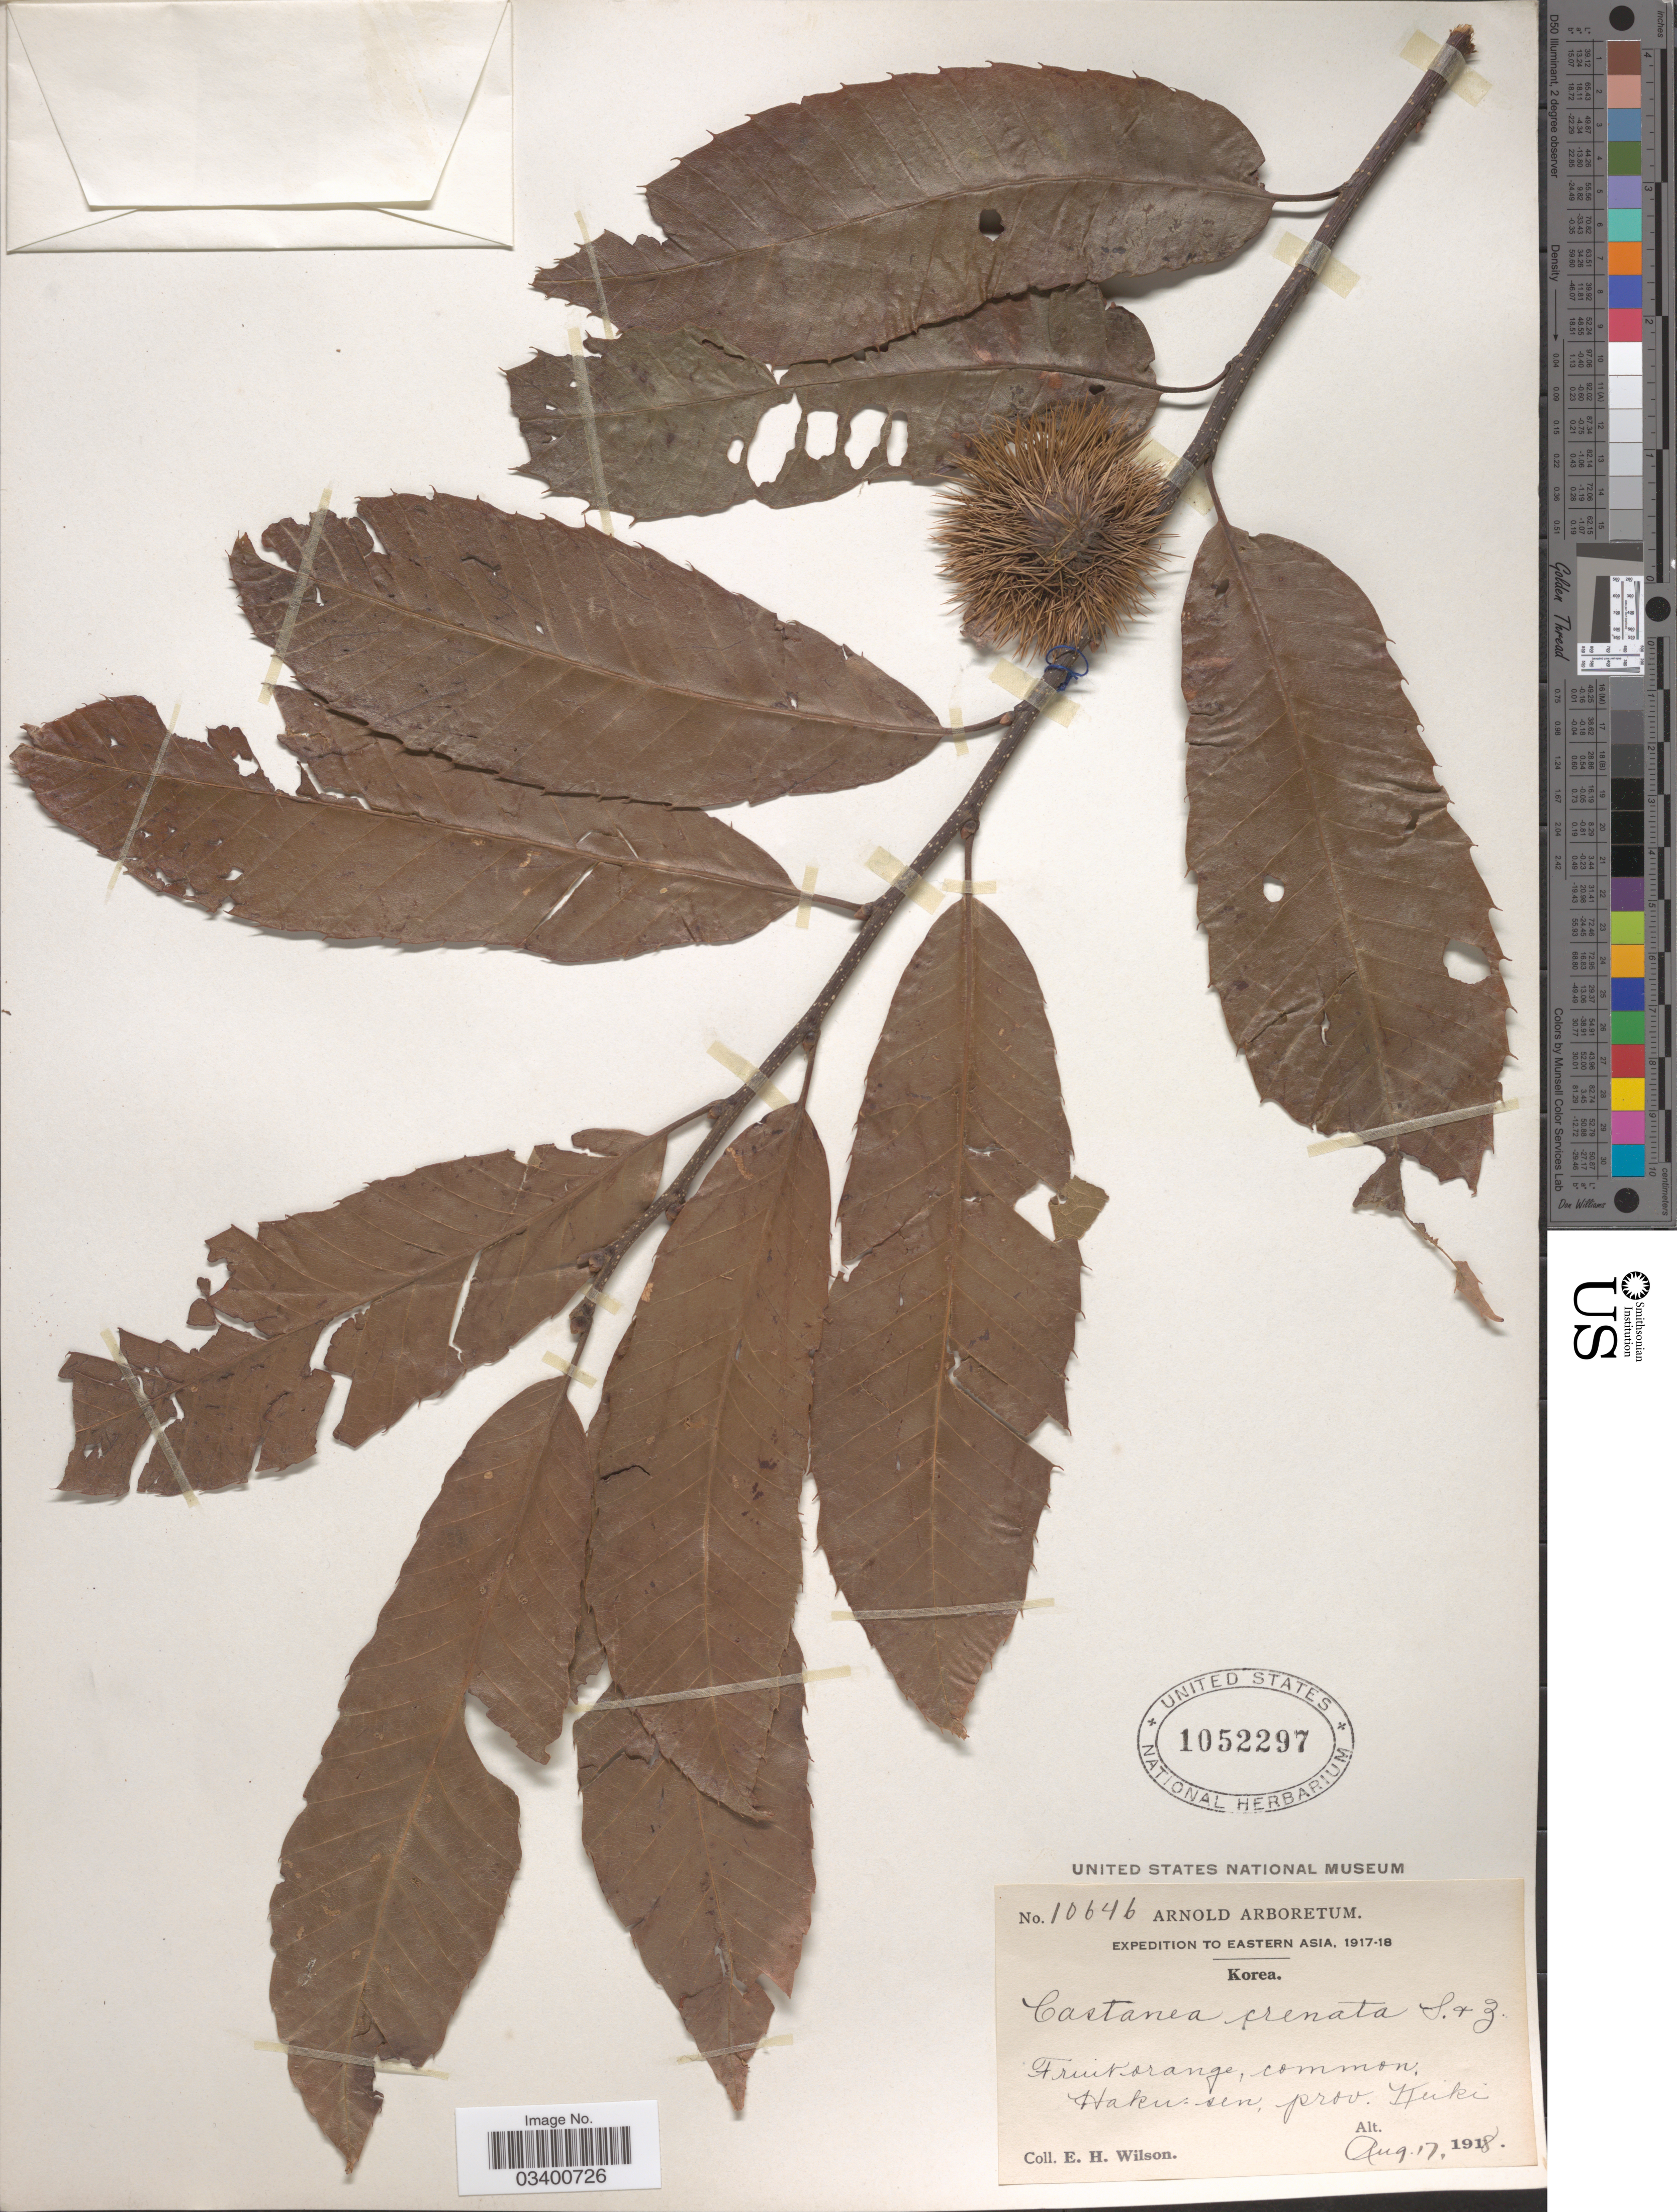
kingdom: Plantae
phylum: Tracheophyta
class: Magnoliopsida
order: Fagales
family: Fagaceae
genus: Castanea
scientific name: Castanea crenata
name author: Siebold & Zucc.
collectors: E. Wilson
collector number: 10646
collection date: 1918-08-17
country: South Korea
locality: Haku: sen, prov. Keiki.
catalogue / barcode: US 1052297